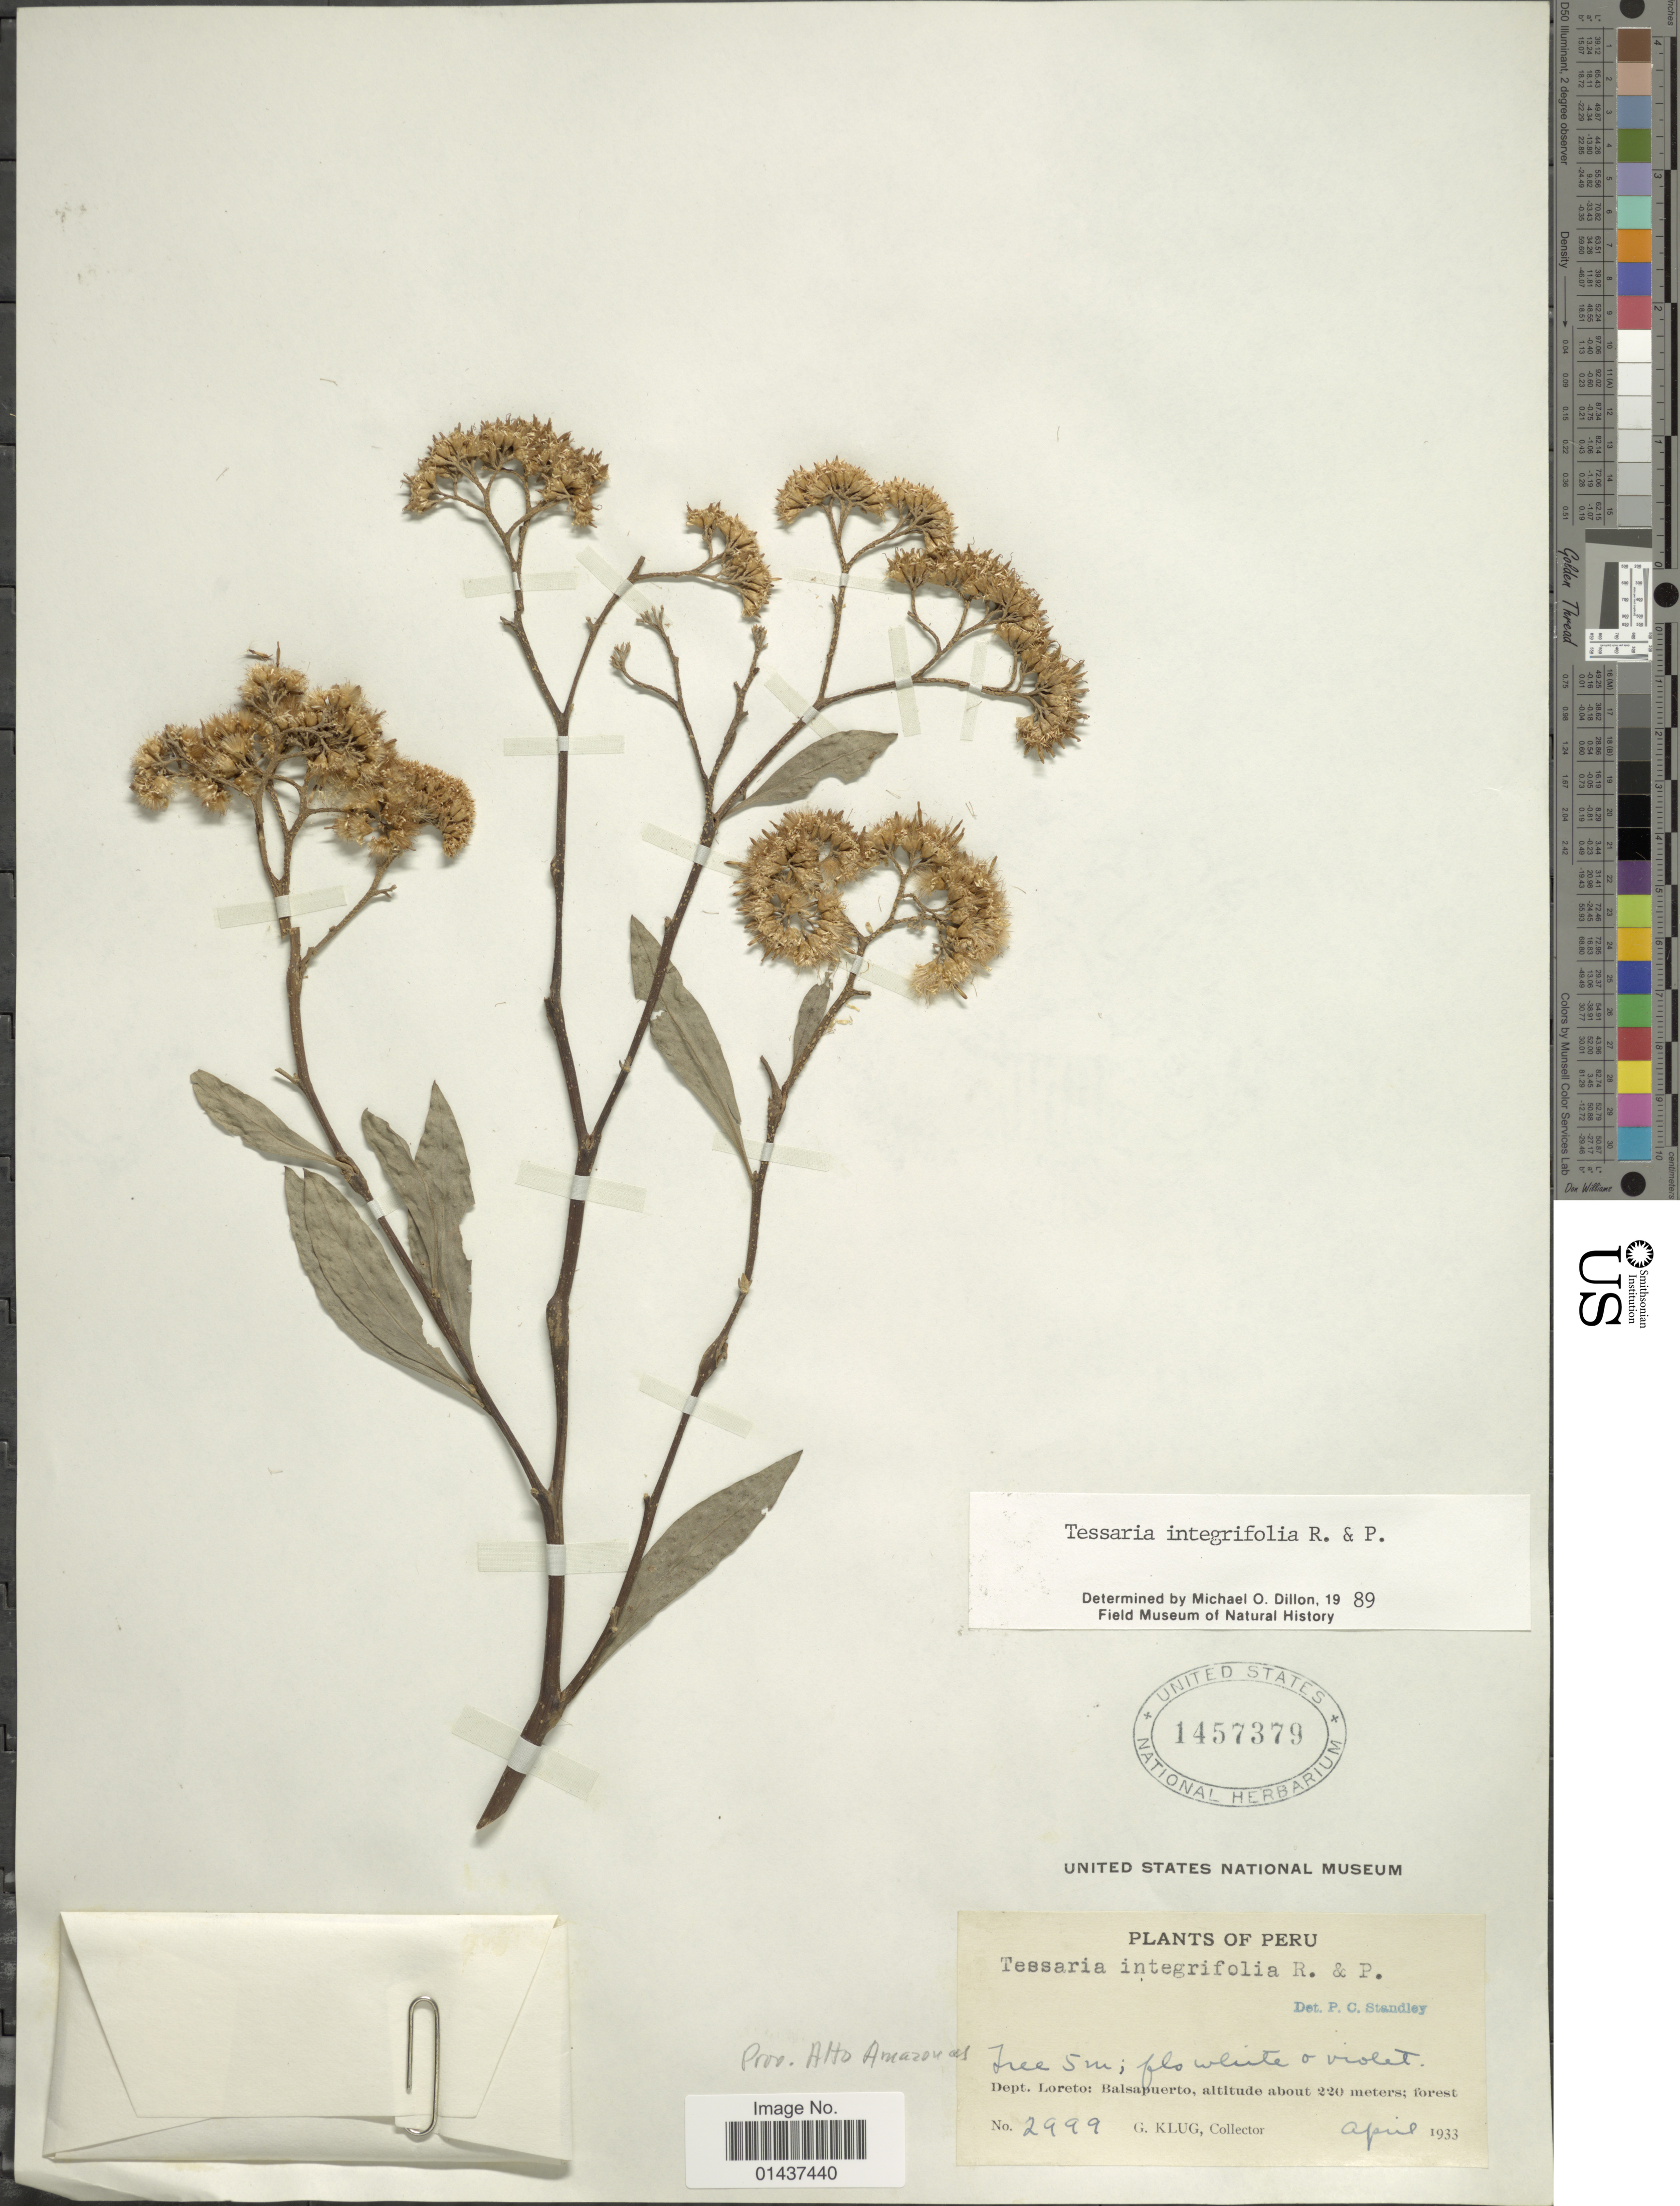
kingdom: Plantae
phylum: Tracheophyta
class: Magnoliopsida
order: Asterales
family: Asteraceae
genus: Tessaria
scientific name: Tessaria integrifolia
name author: Ruiz & Pav.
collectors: G. Klug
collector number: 2999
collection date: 1933-04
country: Peru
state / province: Loreto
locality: Dept. Loreto: Balsapuerto, Prov. Alto Amazonas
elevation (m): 220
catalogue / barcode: US 1457379